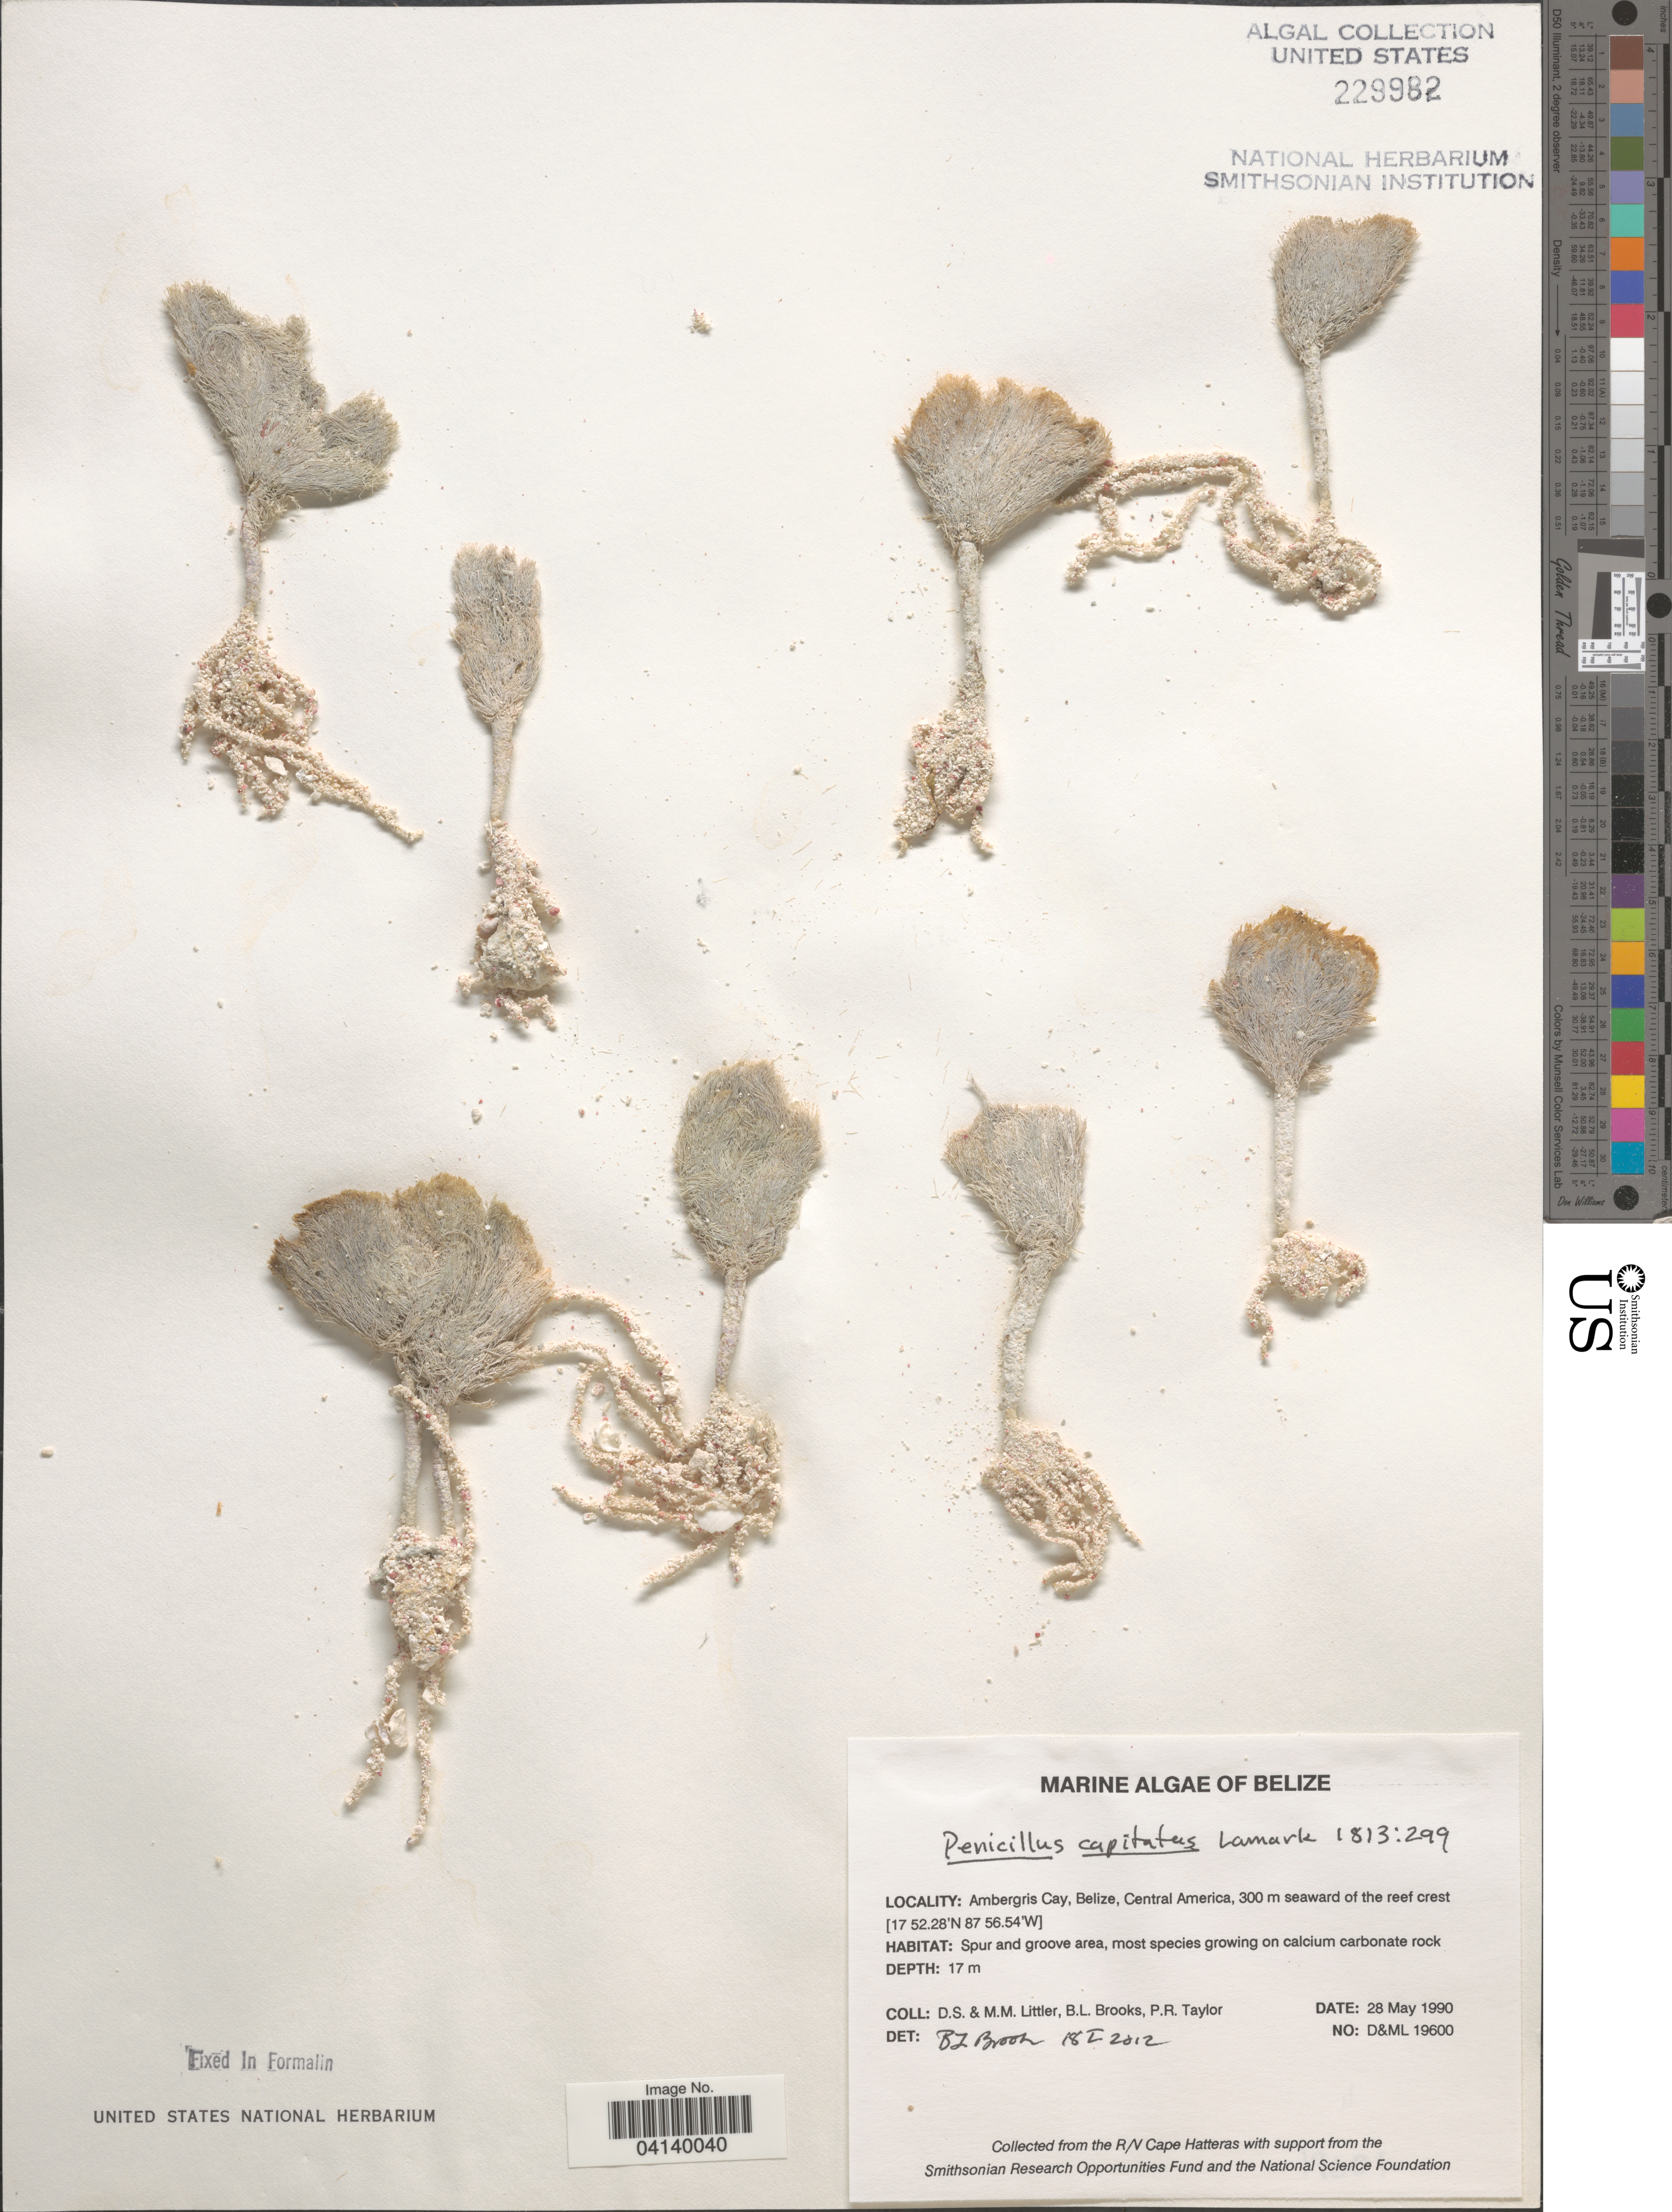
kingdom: Plantae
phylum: Chlorophyta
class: Ulvophyceae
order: Bryopsidales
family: Udoteaceae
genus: Penicillus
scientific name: Penicillus capitatus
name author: Lam.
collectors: D. S. Littler, B. Brooks & P. R. Taylor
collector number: D&ML19600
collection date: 1990-05-28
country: Belize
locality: Ambergris Cay, 300 m seaward of the reef crest. Spur and groove area.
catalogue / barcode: US 229982